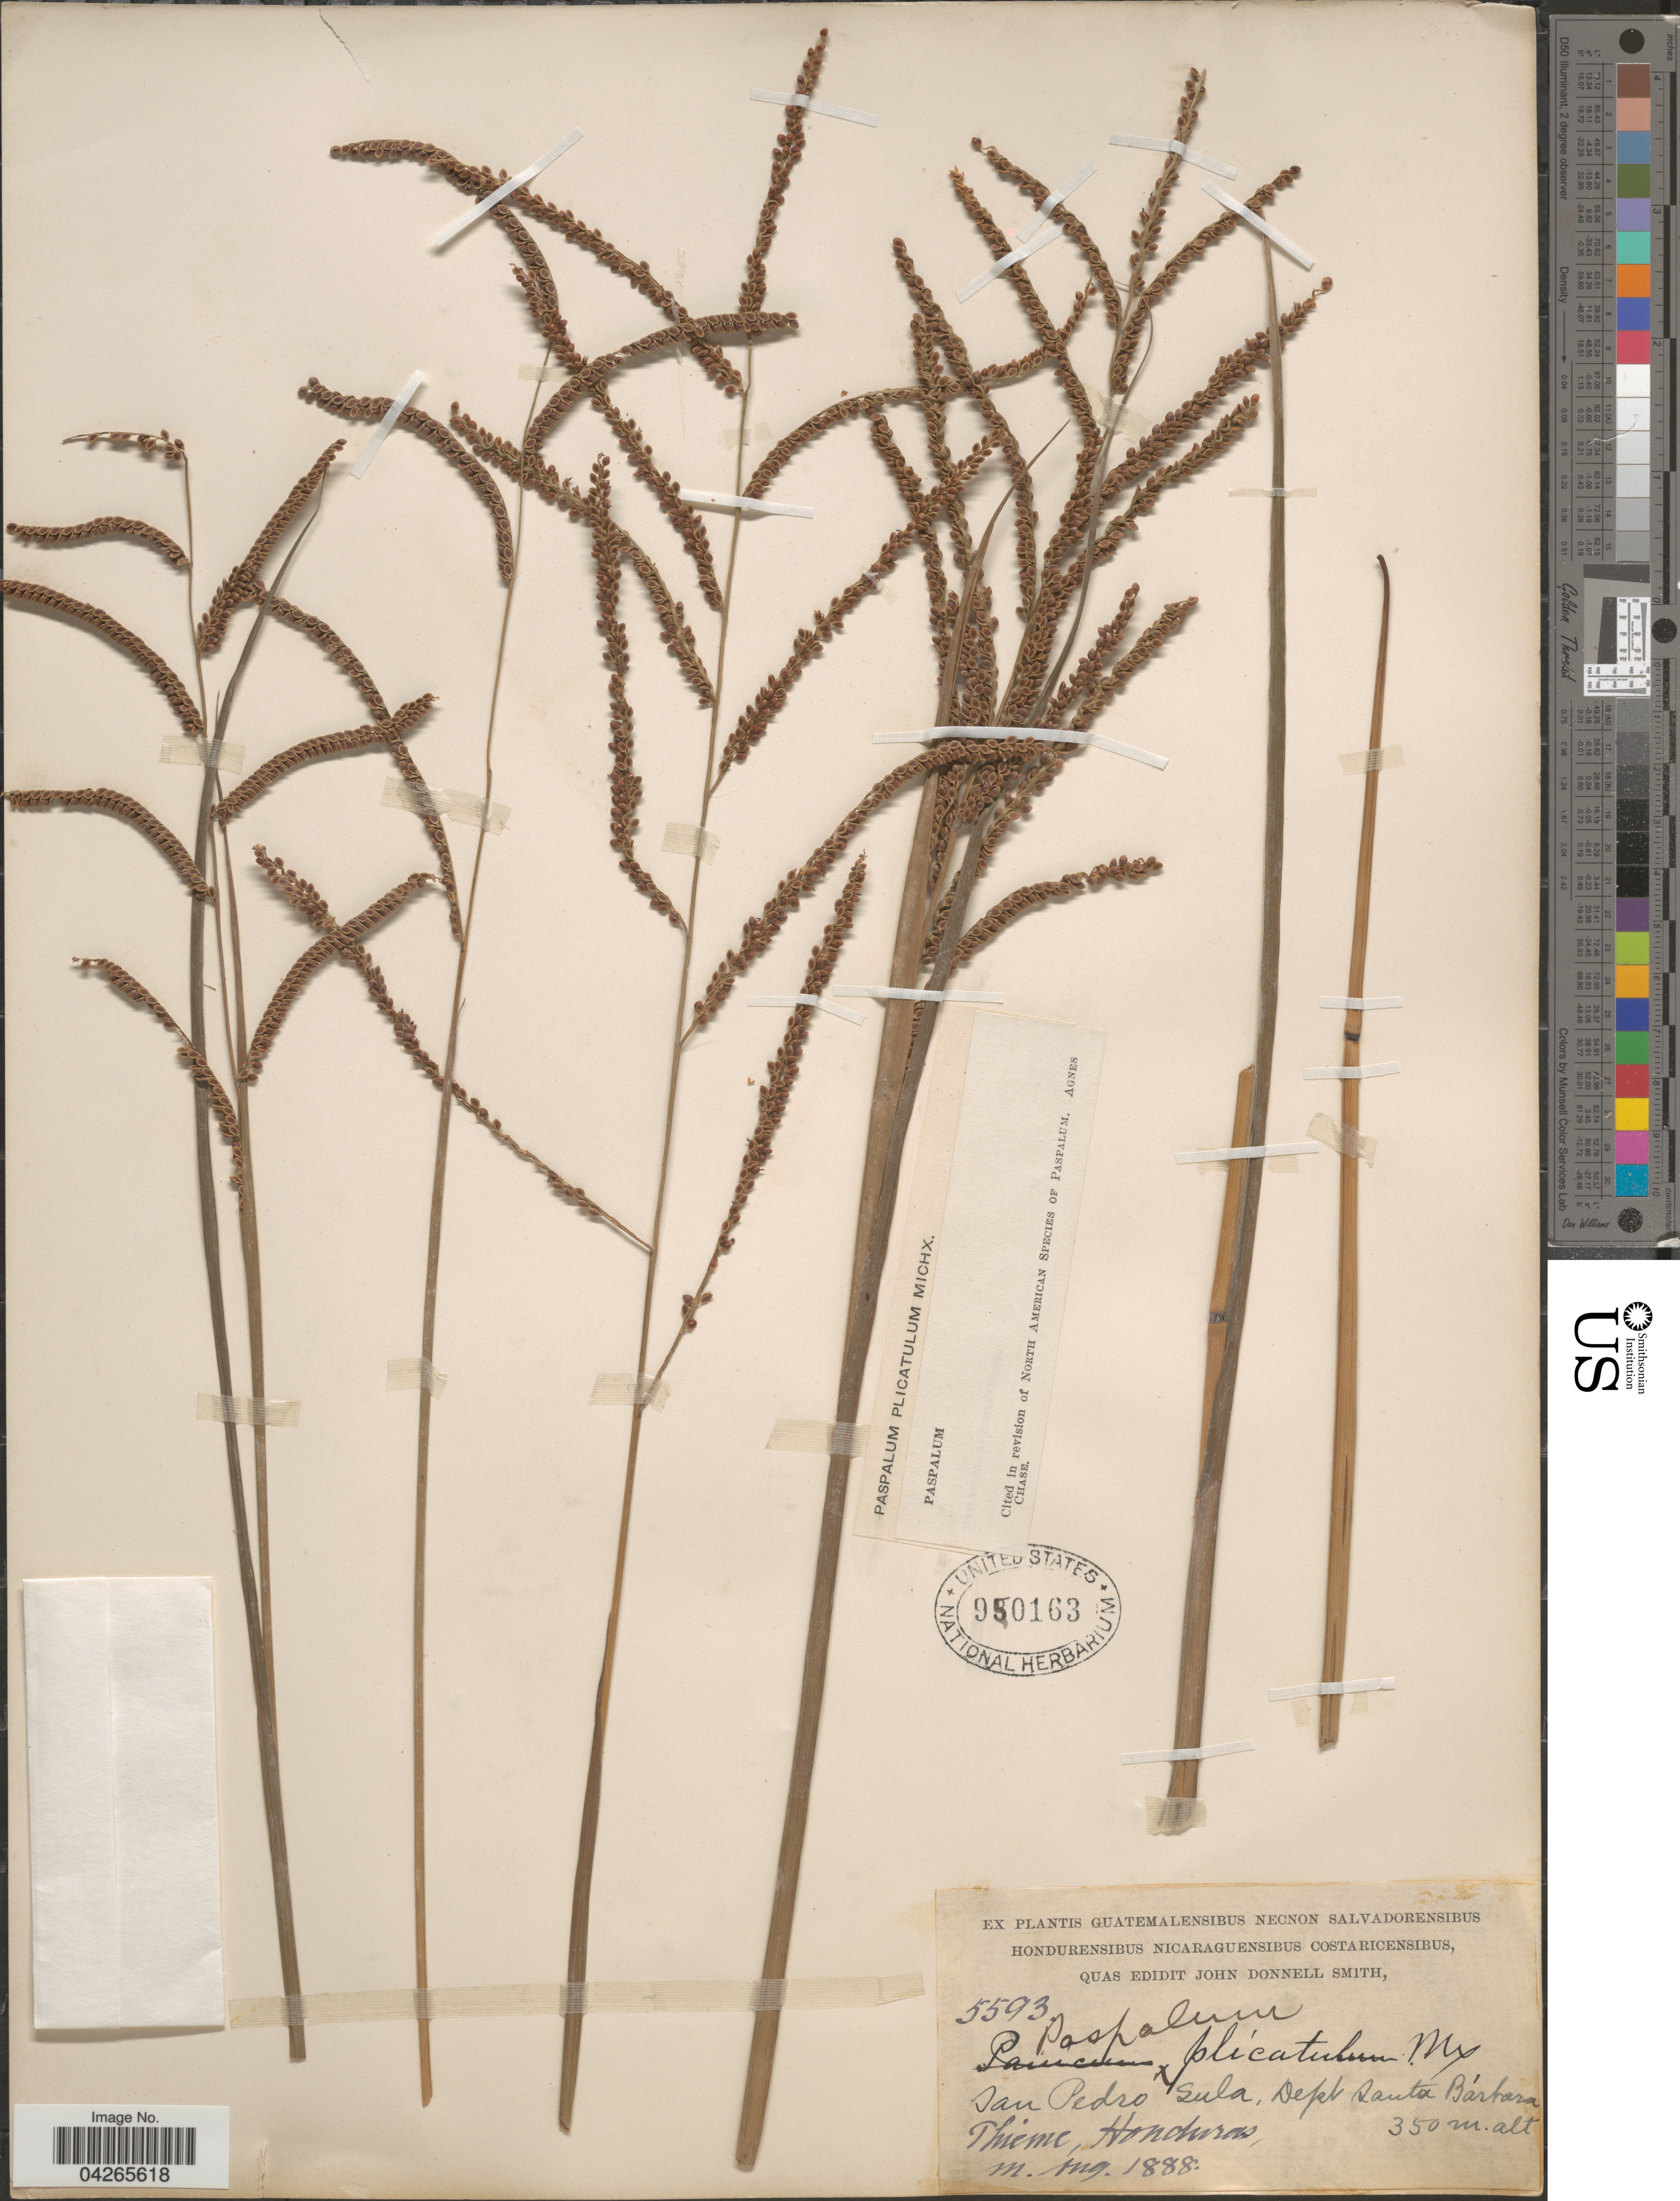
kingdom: Plantae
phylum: Tracheophyta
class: Liliopsida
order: Poales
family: Poaceae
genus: Paspalum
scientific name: Paspalum plicatulum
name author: Michx.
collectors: Thieme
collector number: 5593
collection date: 1888-08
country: Honduras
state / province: Santa Barbara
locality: San Pedro Sula, Dept Santa Bárbara.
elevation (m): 350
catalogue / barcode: US 950163